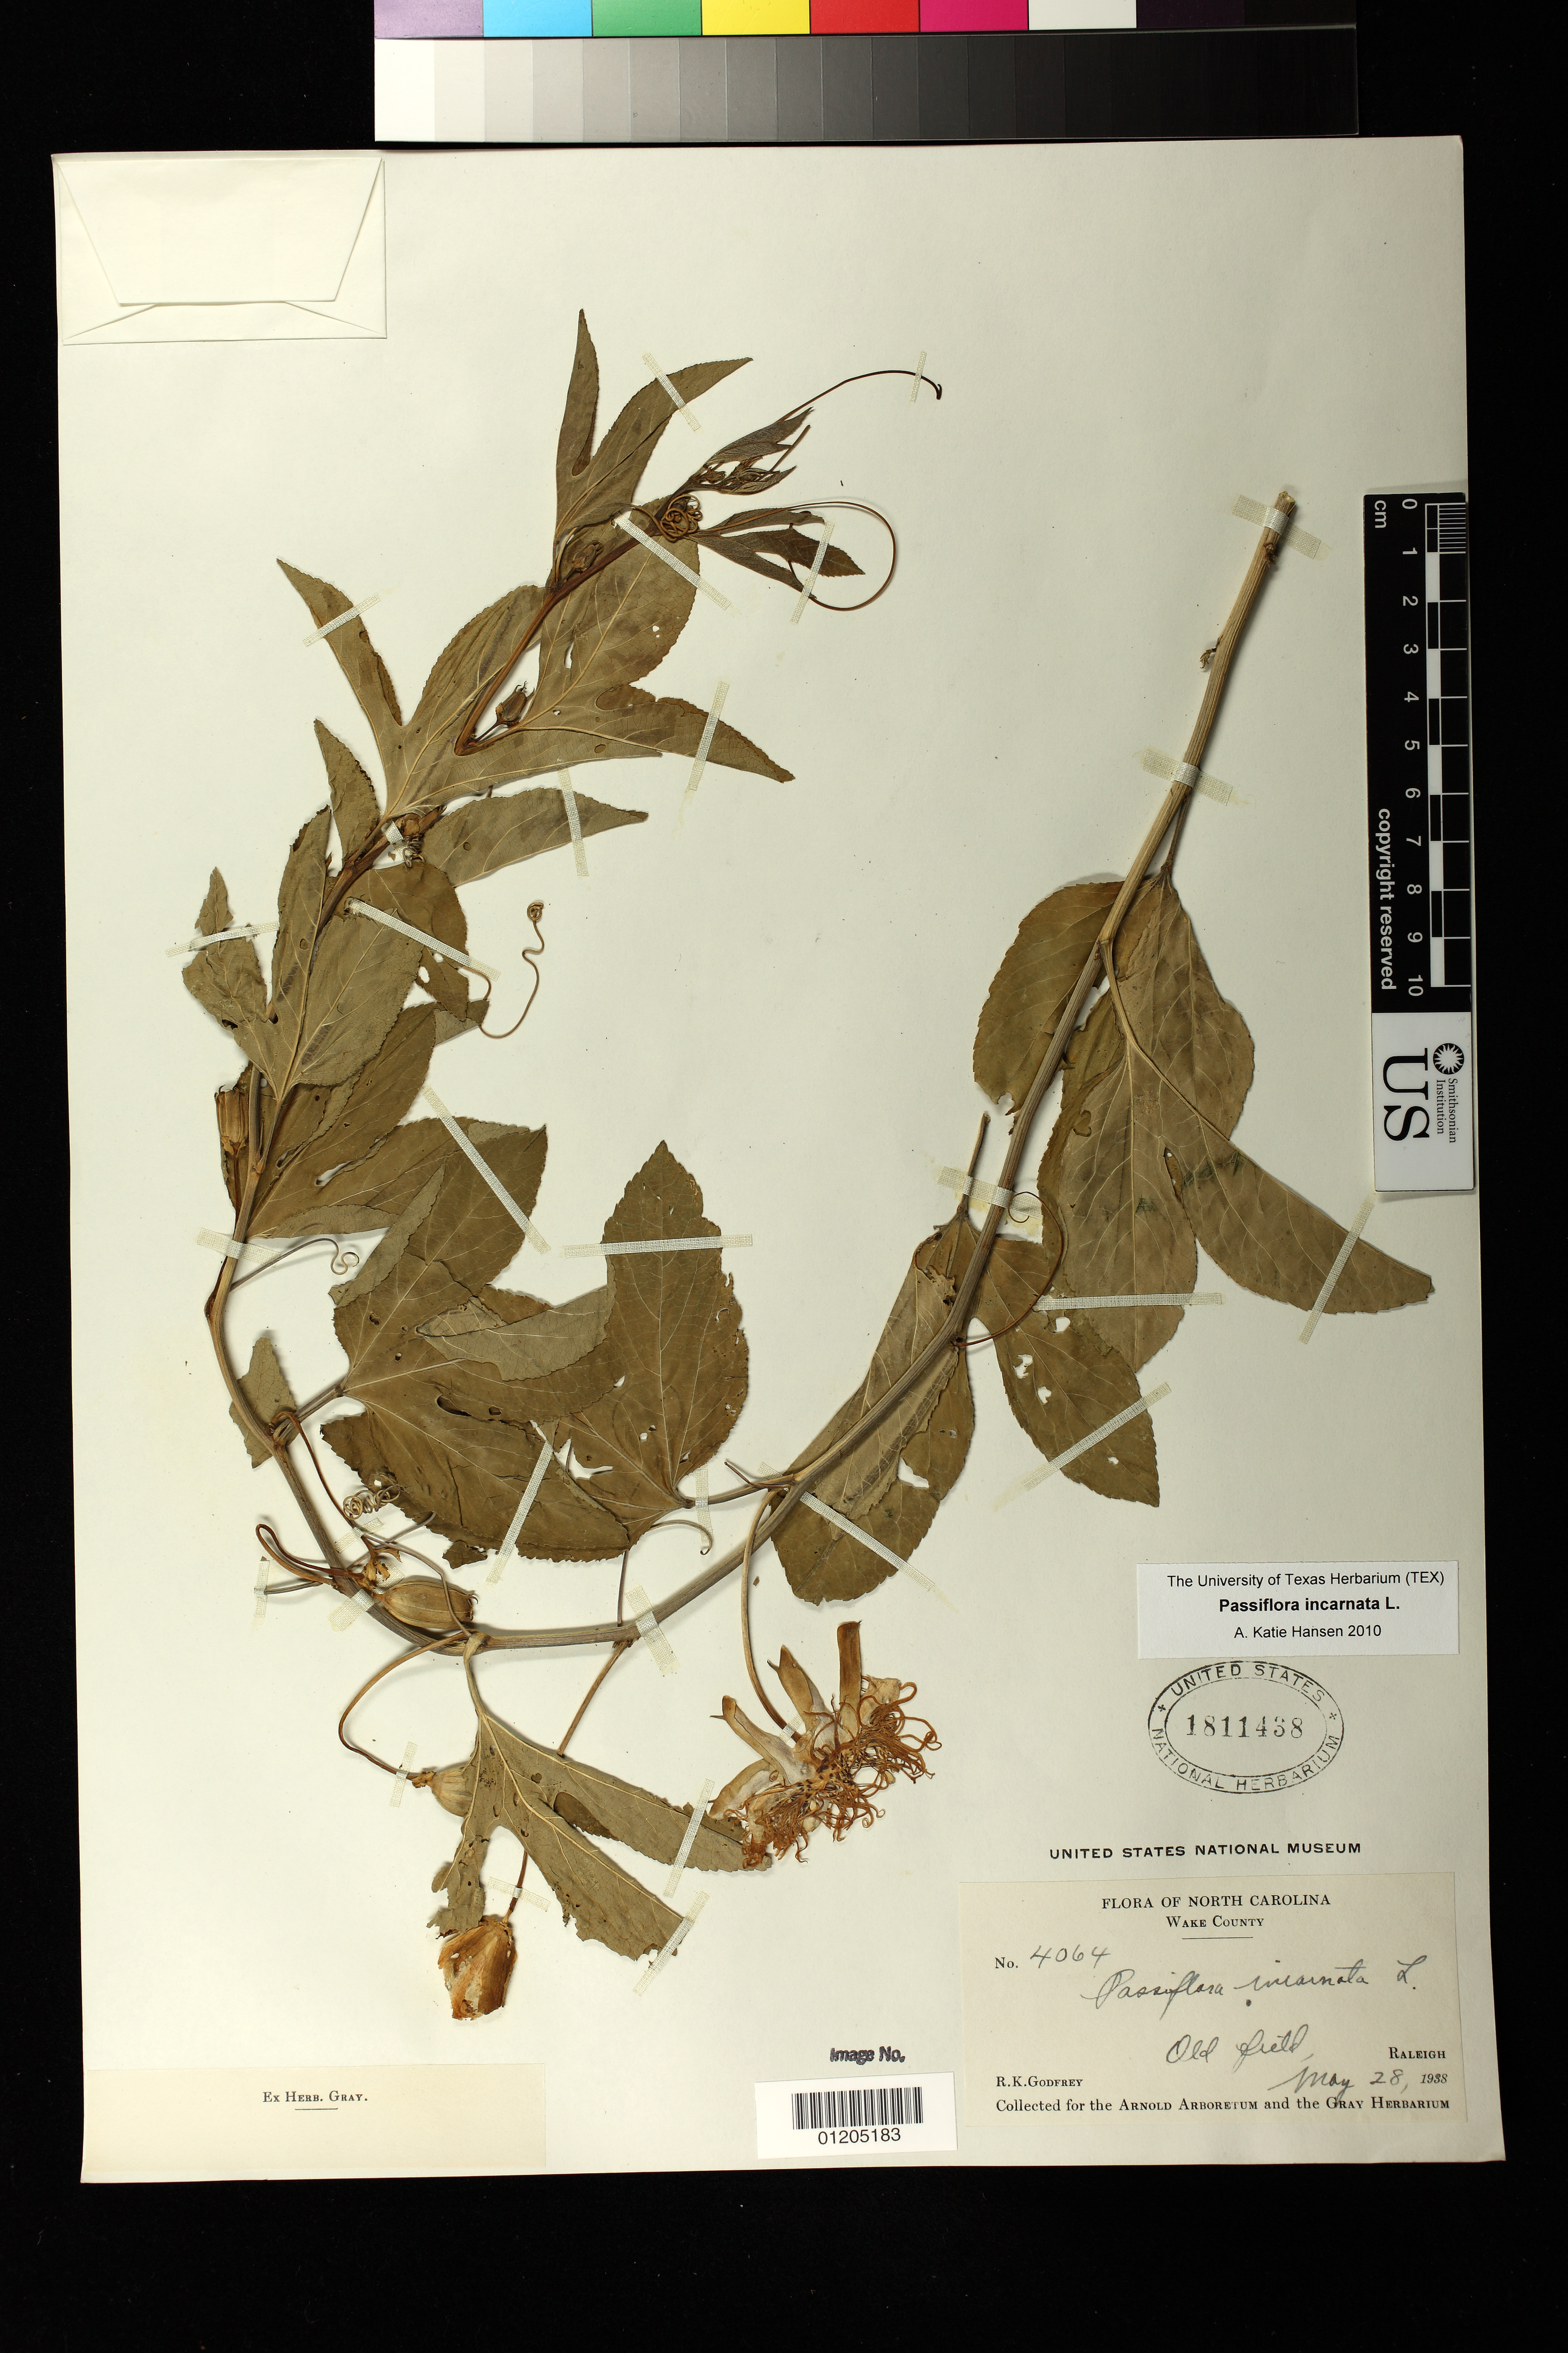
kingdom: Plantae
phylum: Tracheophyta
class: Magnoliopsida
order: Malpighiales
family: Passifloraceae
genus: Passiflora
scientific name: Passiflora incarnata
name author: L.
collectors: R. K. Godfrey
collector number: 4064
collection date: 1938-05-28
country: United States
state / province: North Carolina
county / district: Wake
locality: Raleigh.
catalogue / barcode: US 1811438